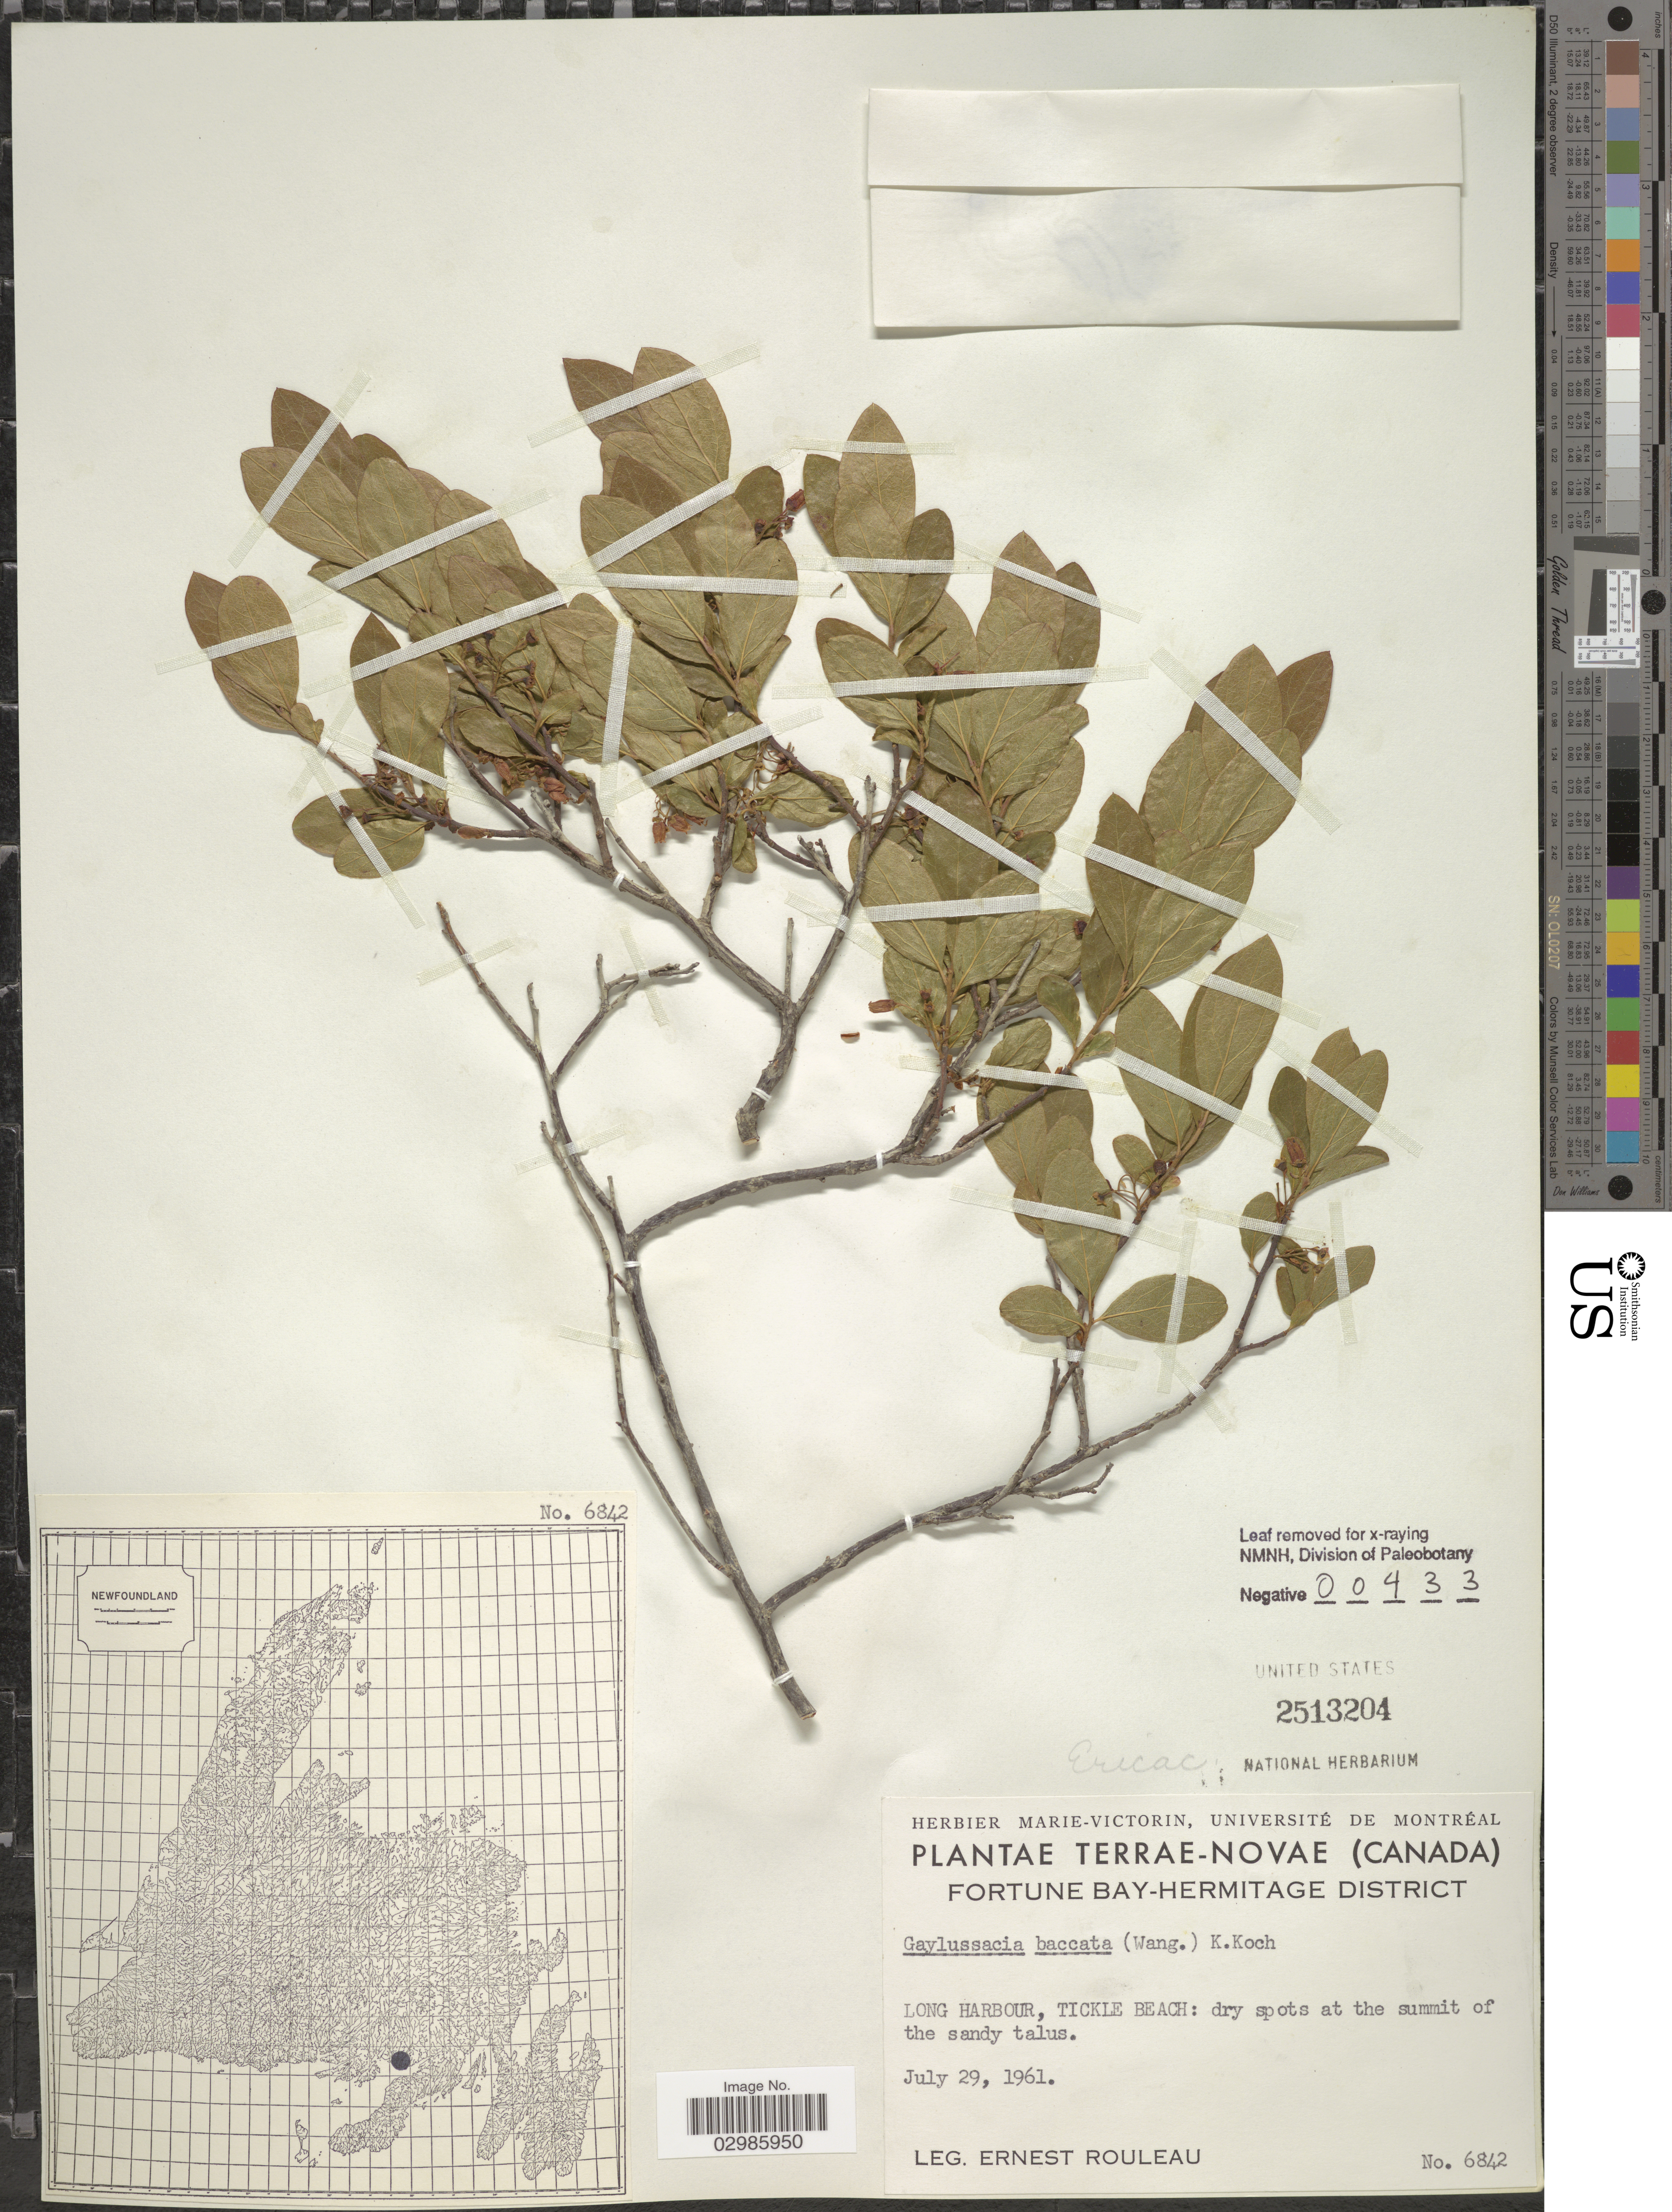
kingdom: Plantae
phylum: Tracheophyta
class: Magnoliopsida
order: Ericales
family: Ericaceae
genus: Gaylussacia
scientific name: Gaylussacia baccata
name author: (Wangenh.) K. Koch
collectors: J. Rouleau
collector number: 6842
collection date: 1961-07-29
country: Canada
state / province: Newfoundland and Labrador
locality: Terrae-Novae. Fortune Bay-Hermitage District. Long Harbour, Tickle Beach: dry spots at the summit.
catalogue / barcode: US 2513204